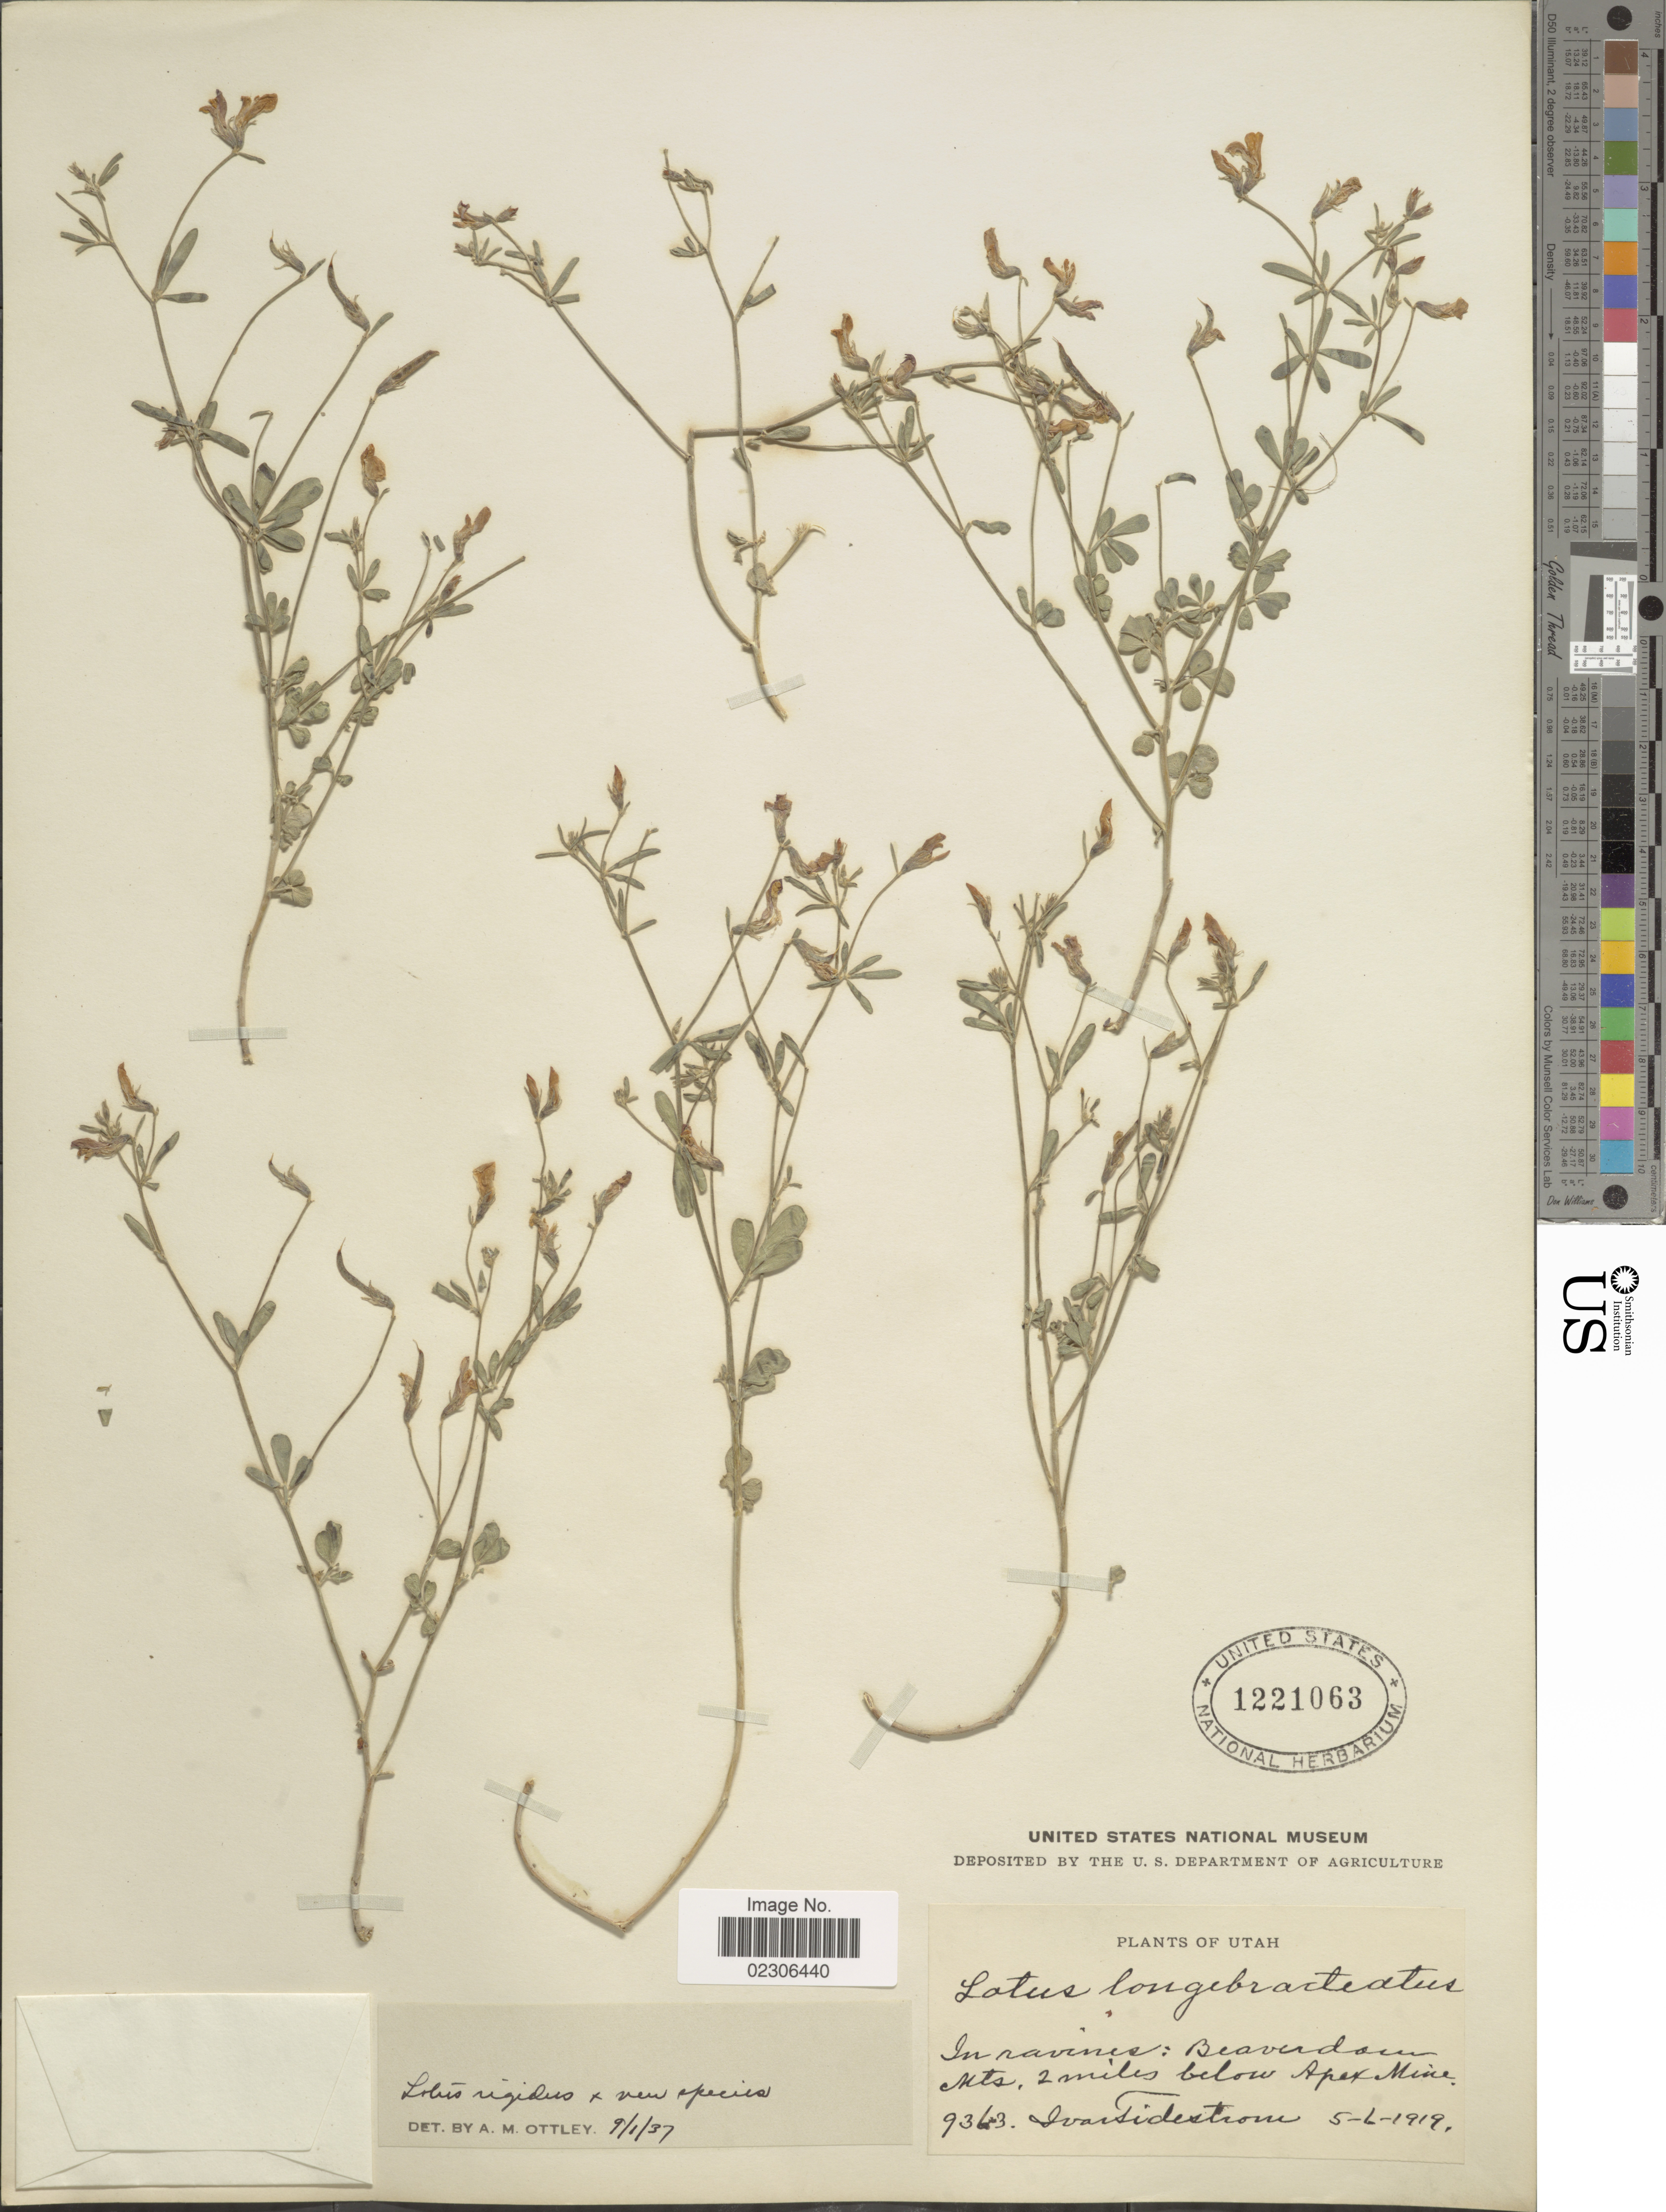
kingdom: Plantae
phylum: Tracheophyta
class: Magnoliopsida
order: Fabales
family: Fabaceae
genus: Lotus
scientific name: Lotus sp.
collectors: I. F. Tidestrom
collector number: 9363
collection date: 1919-05-06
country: United States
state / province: Utah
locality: In ravines, Beaverdom Mts. 2 miles below Apex Mine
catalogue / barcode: US 1221063